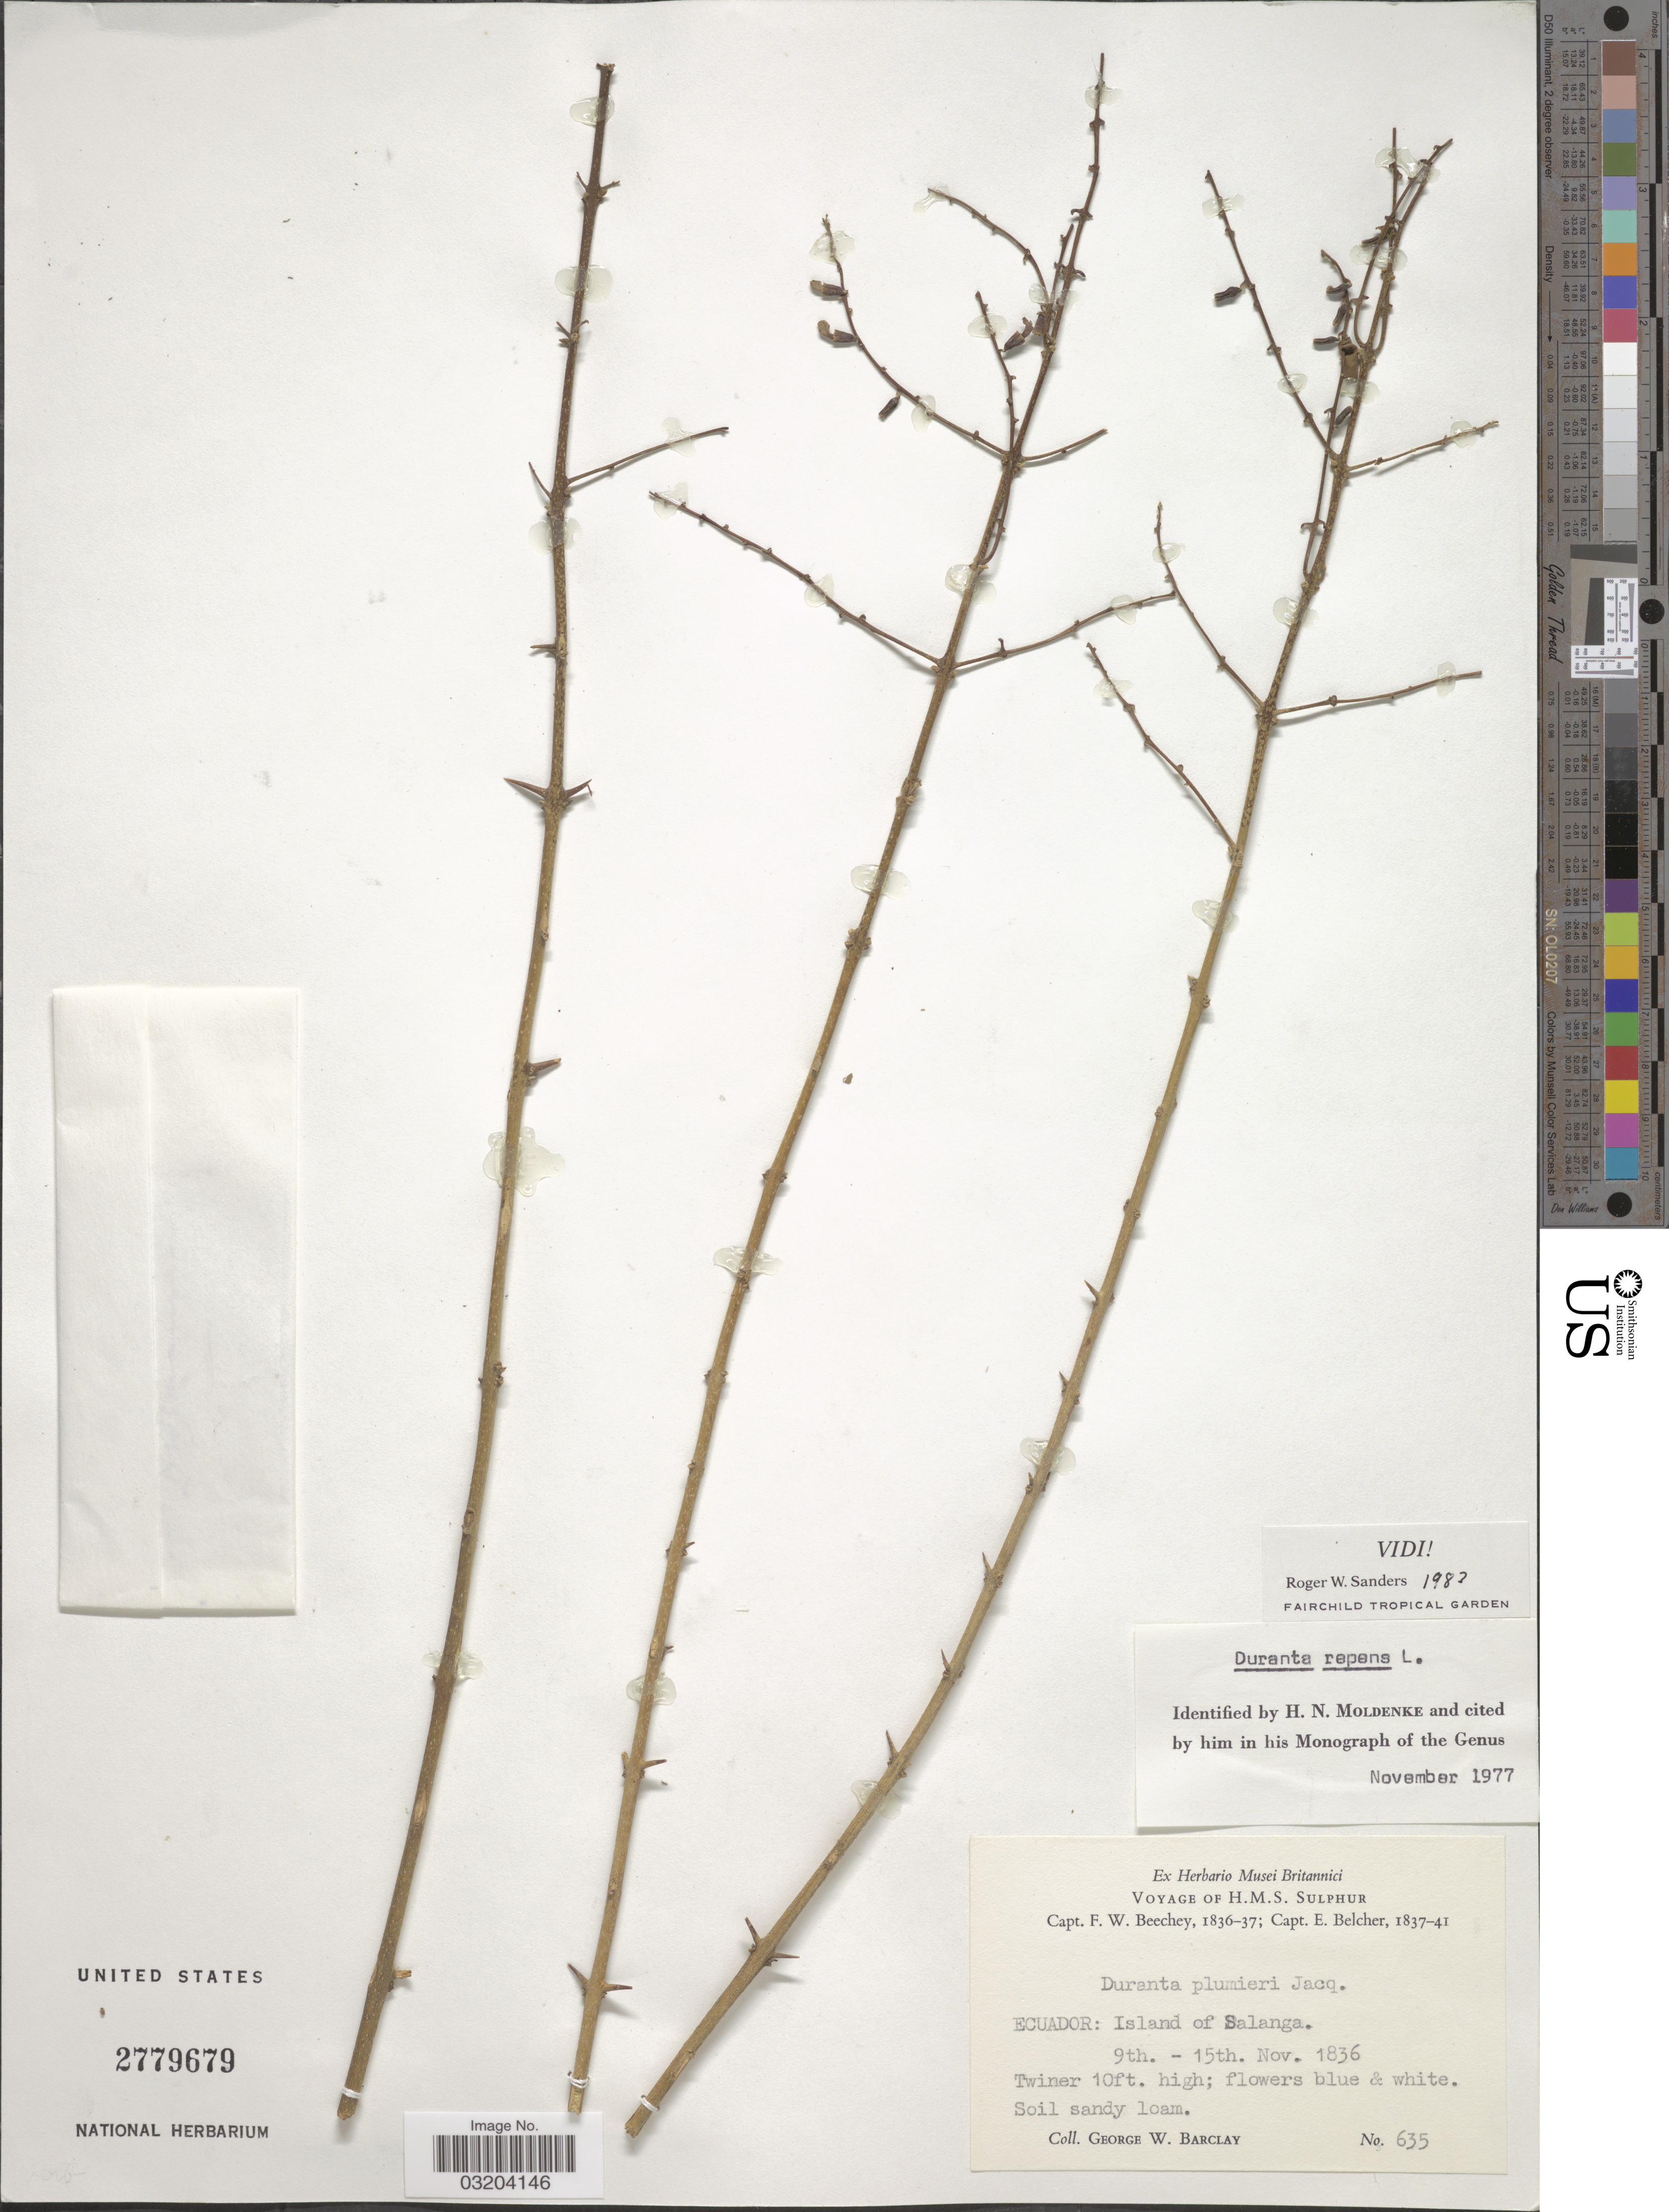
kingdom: Plantae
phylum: Tracheophyta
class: Magnoliopsida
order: Lamiales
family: Verbenaceae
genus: Duranta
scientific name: Duranta sp.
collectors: G. W. Barclay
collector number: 635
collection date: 1836-11-09/1836-11-15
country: Ecuador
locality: Island of Salanga.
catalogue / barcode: US 2779679